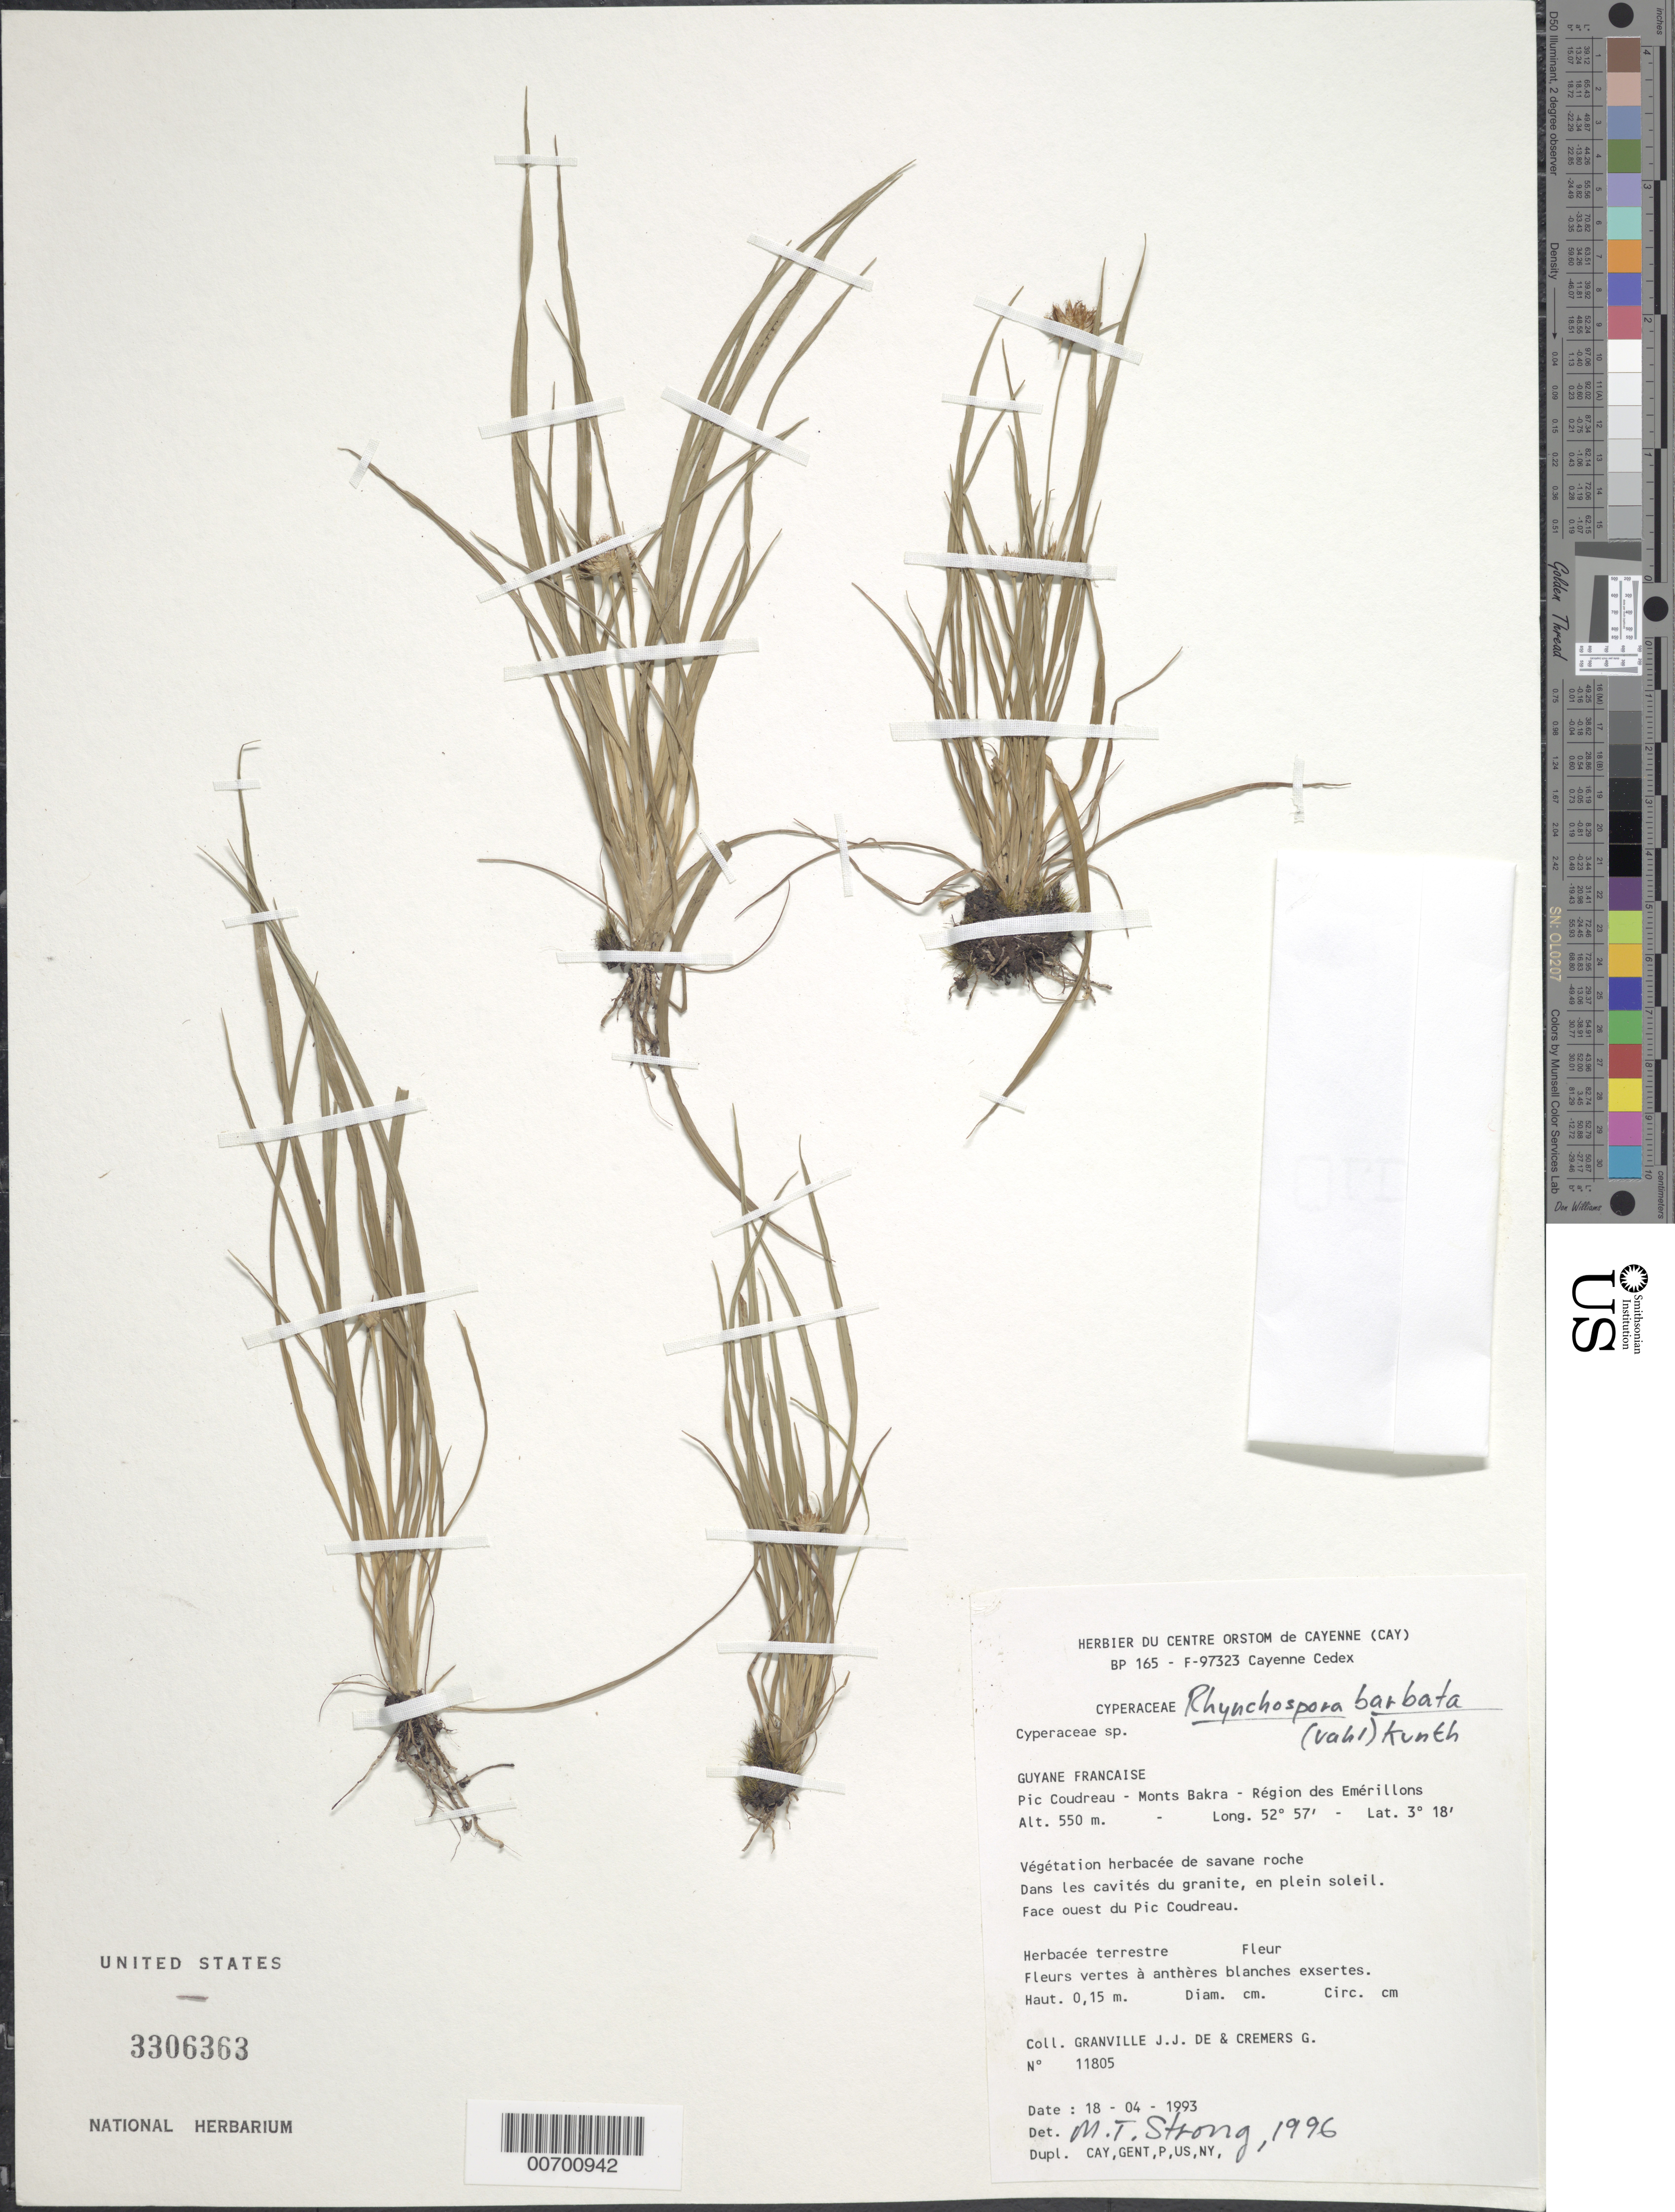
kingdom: Plantae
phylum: Tracheophyta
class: Liliopsida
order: Poales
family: Cyperaceae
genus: Rhynchospora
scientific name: Rhynchospora barbata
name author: (Vahl) Kunth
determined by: Alves, K.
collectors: J.-J. de Granville & G. Cremers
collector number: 11805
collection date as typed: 18-Apr-93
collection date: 1993-04-18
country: French Guiana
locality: Pic Coudreau, Monts Bakra, région des Emérillons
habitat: Vegetation herbacée de savane roche.Dans les cavites du granite, en plein soleil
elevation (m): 550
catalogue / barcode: US 3306363